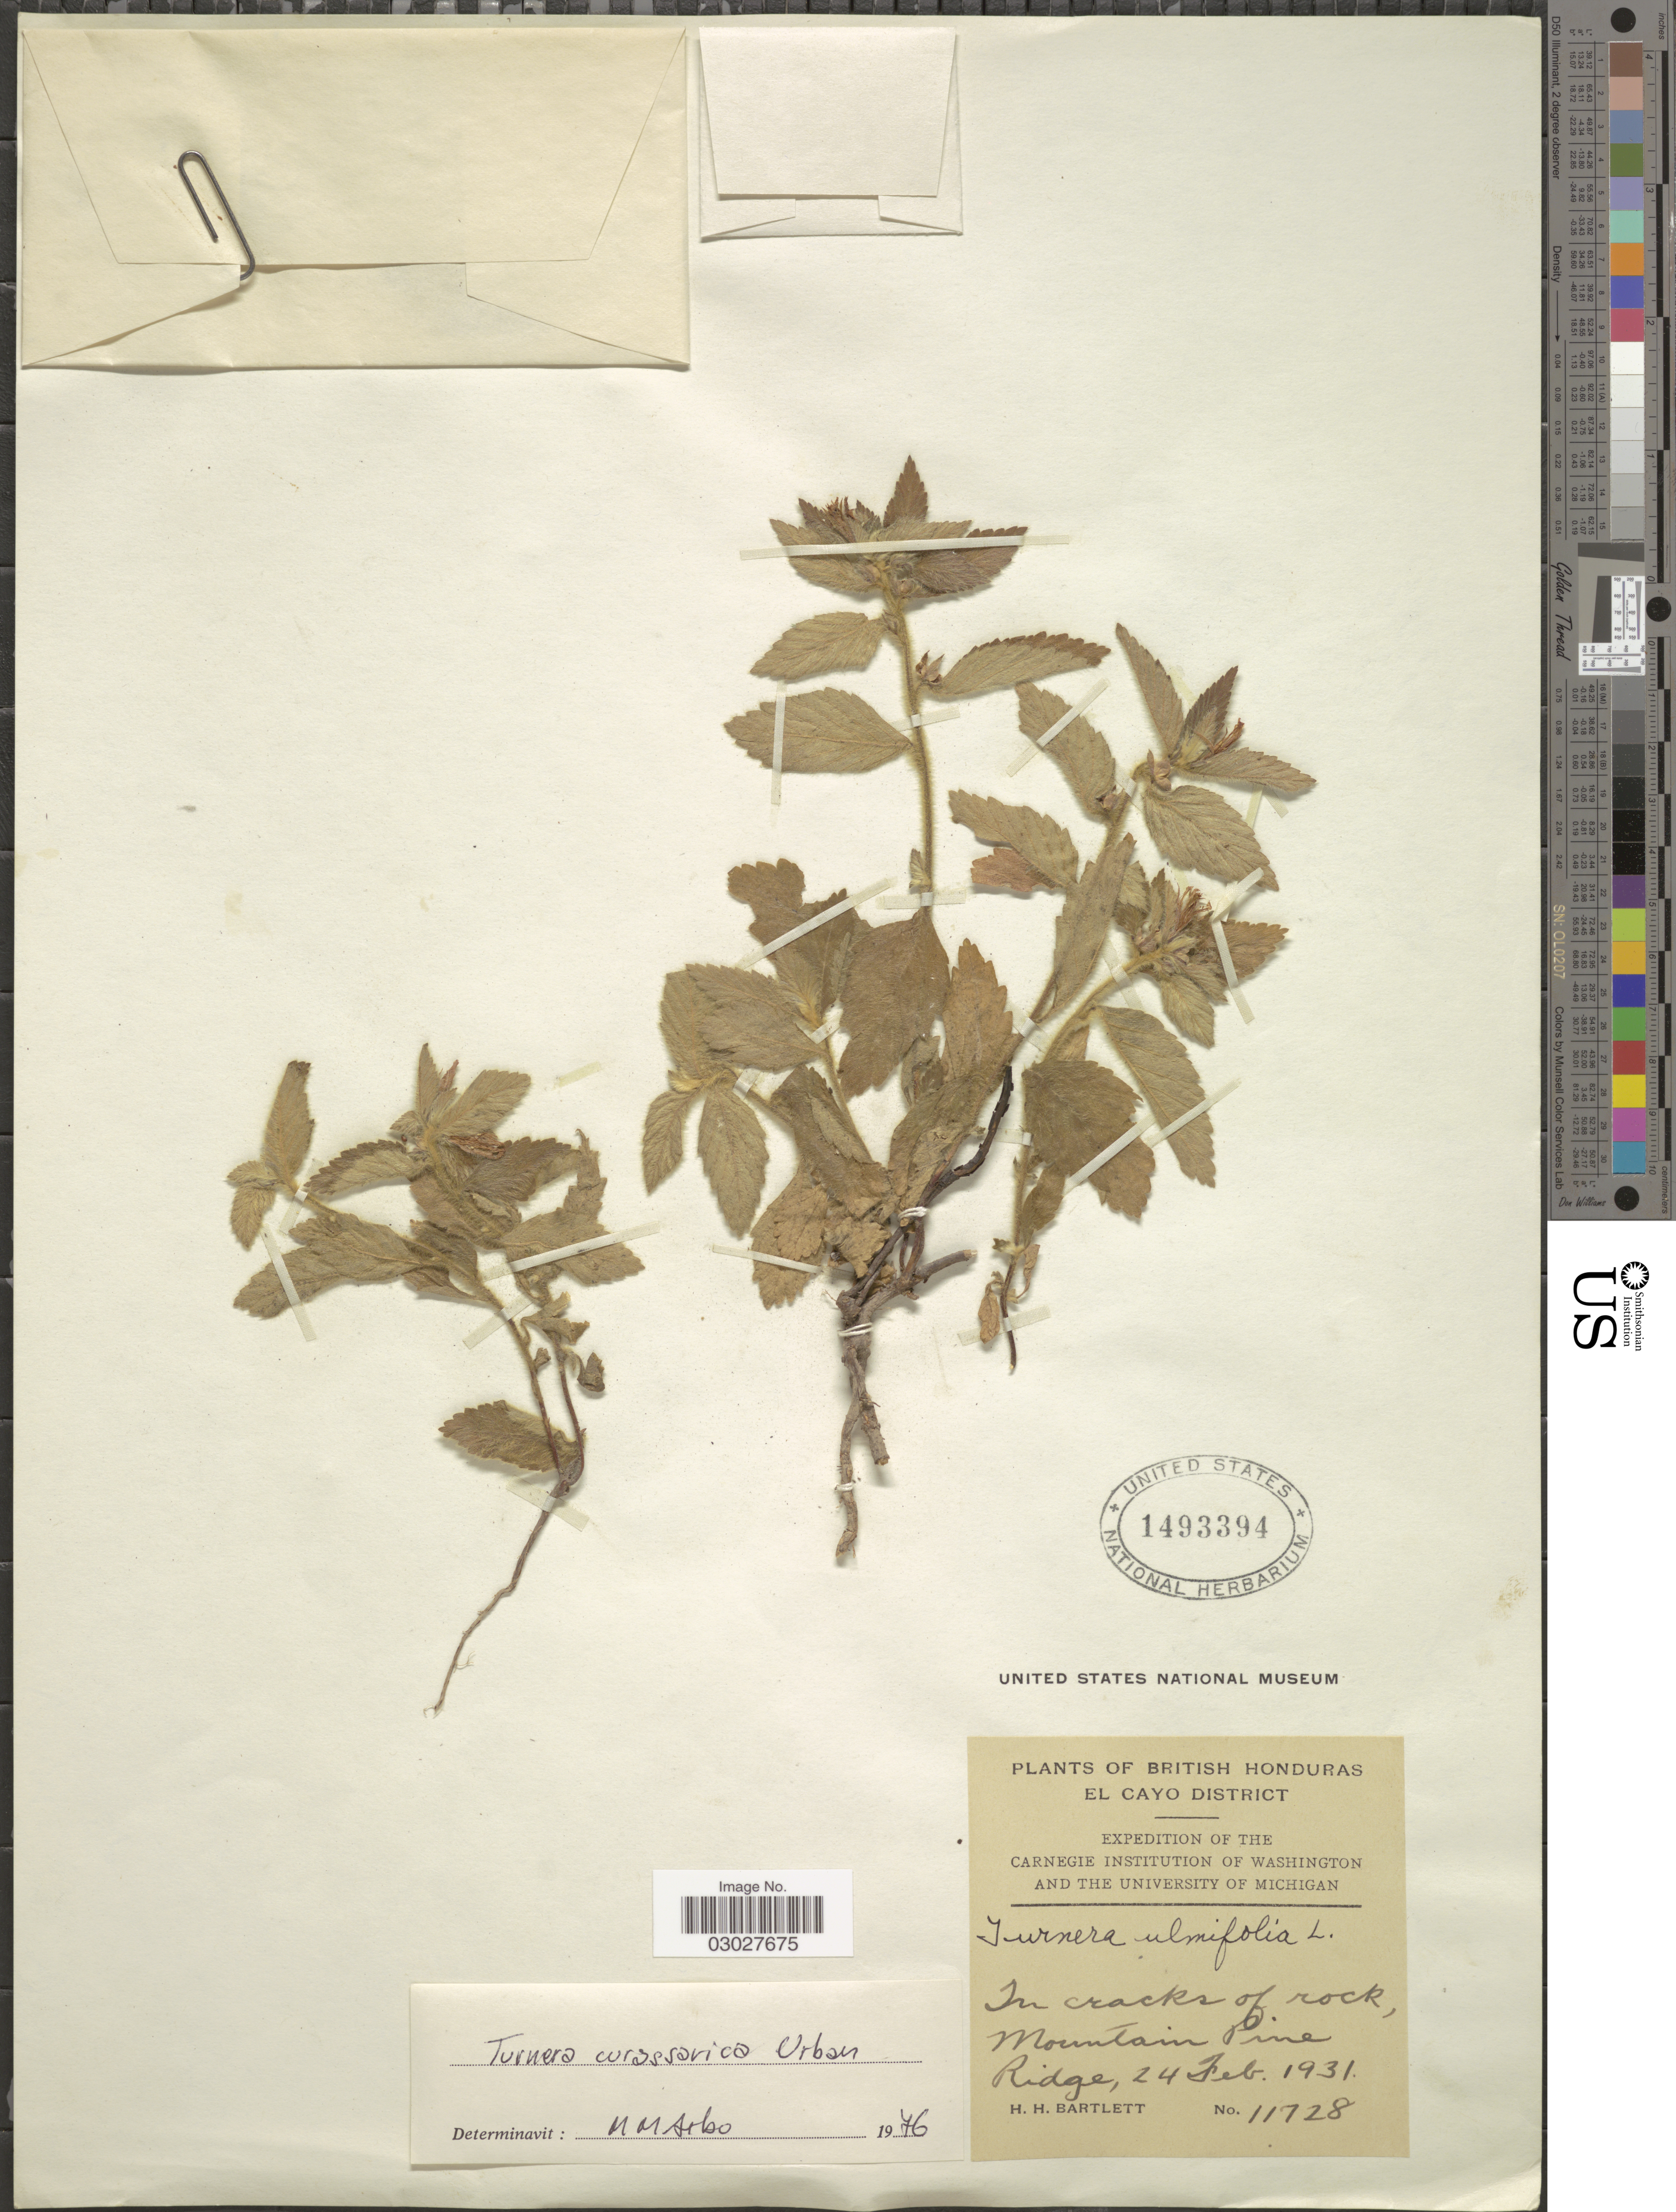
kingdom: Plantae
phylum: Tracheophyta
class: Magnoliopsida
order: Malpighiales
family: Turneraceae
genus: Turnera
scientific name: Turnera curassavica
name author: Urb.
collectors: H. H. Bartlett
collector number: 11728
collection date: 1931-02-24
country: Belize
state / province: Cayo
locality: British Honduras. El Cayo District. Mountain Pine Ridge.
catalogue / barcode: US 1493394